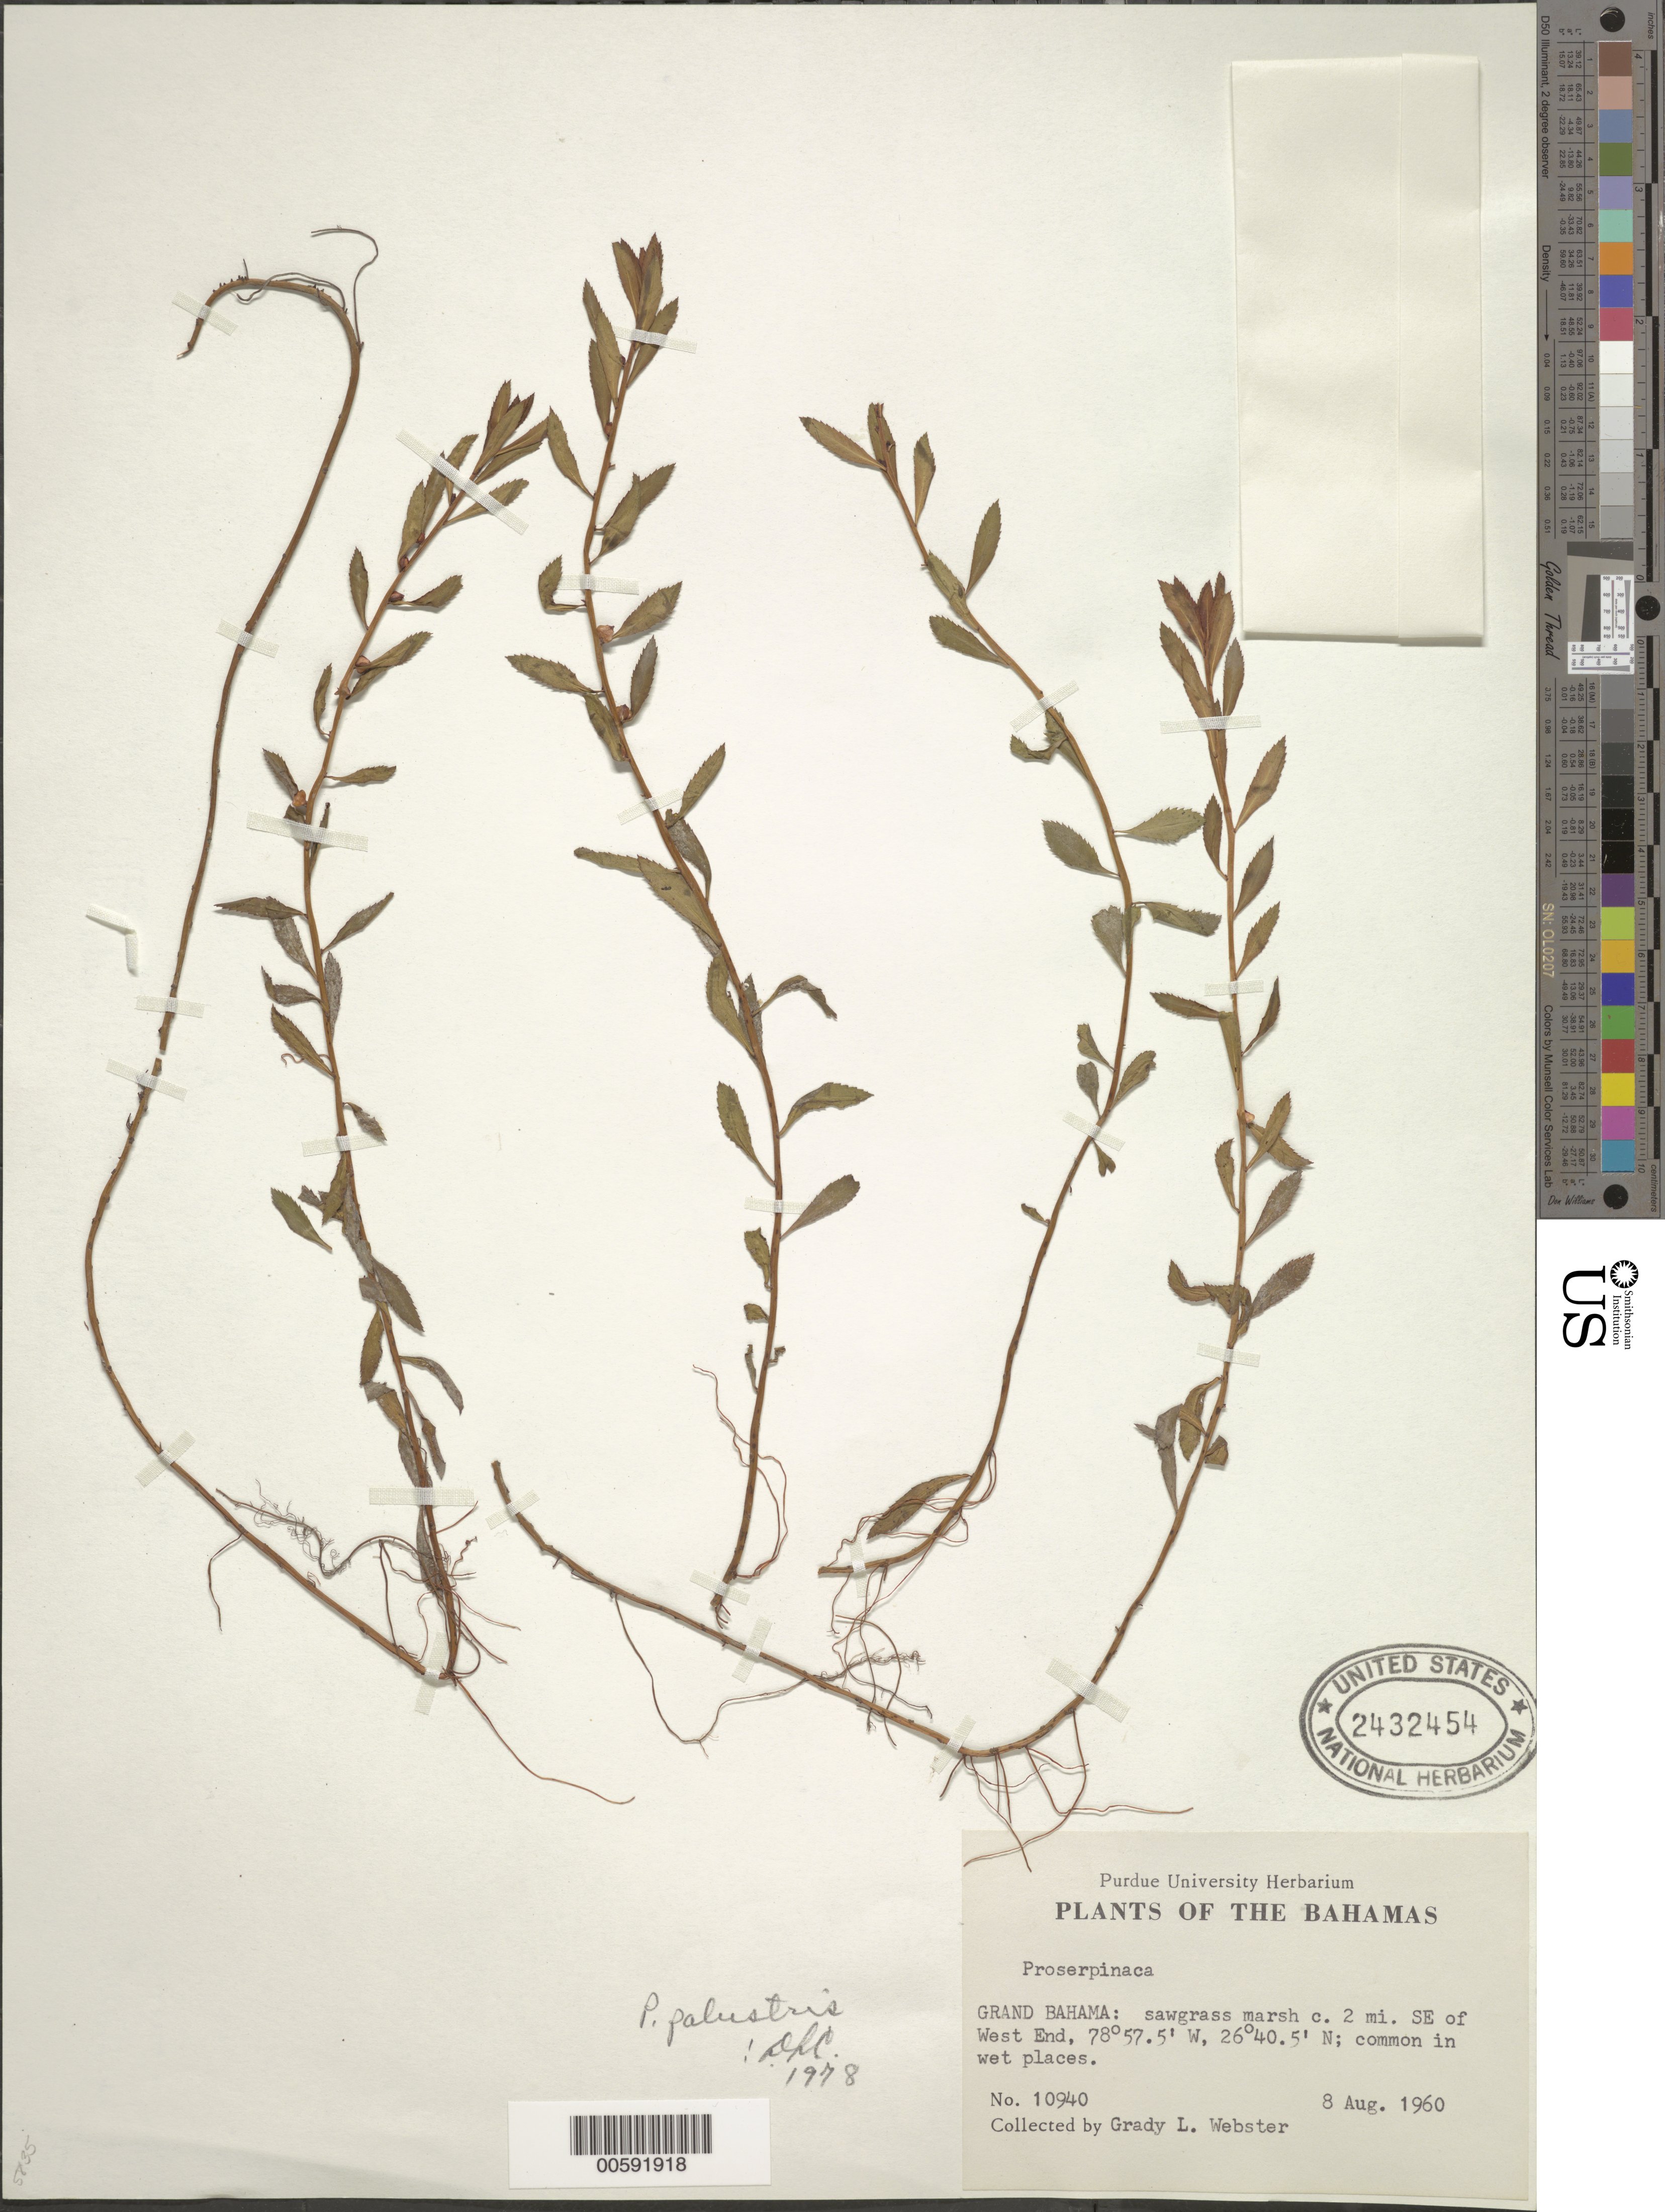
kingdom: Plantae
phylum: Tracheophyta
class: Magnoliopsida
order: Saxifragales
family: Haloragaceae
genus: Proserpinaca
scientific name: Proserpinaca palustris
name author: L.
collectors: G. L. Webster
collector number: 10940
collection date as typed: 08 Aug 1960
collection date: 1960-08-08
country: Bahamas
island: Grand Bahama Island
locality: SE of West End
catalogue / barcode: US 2432454